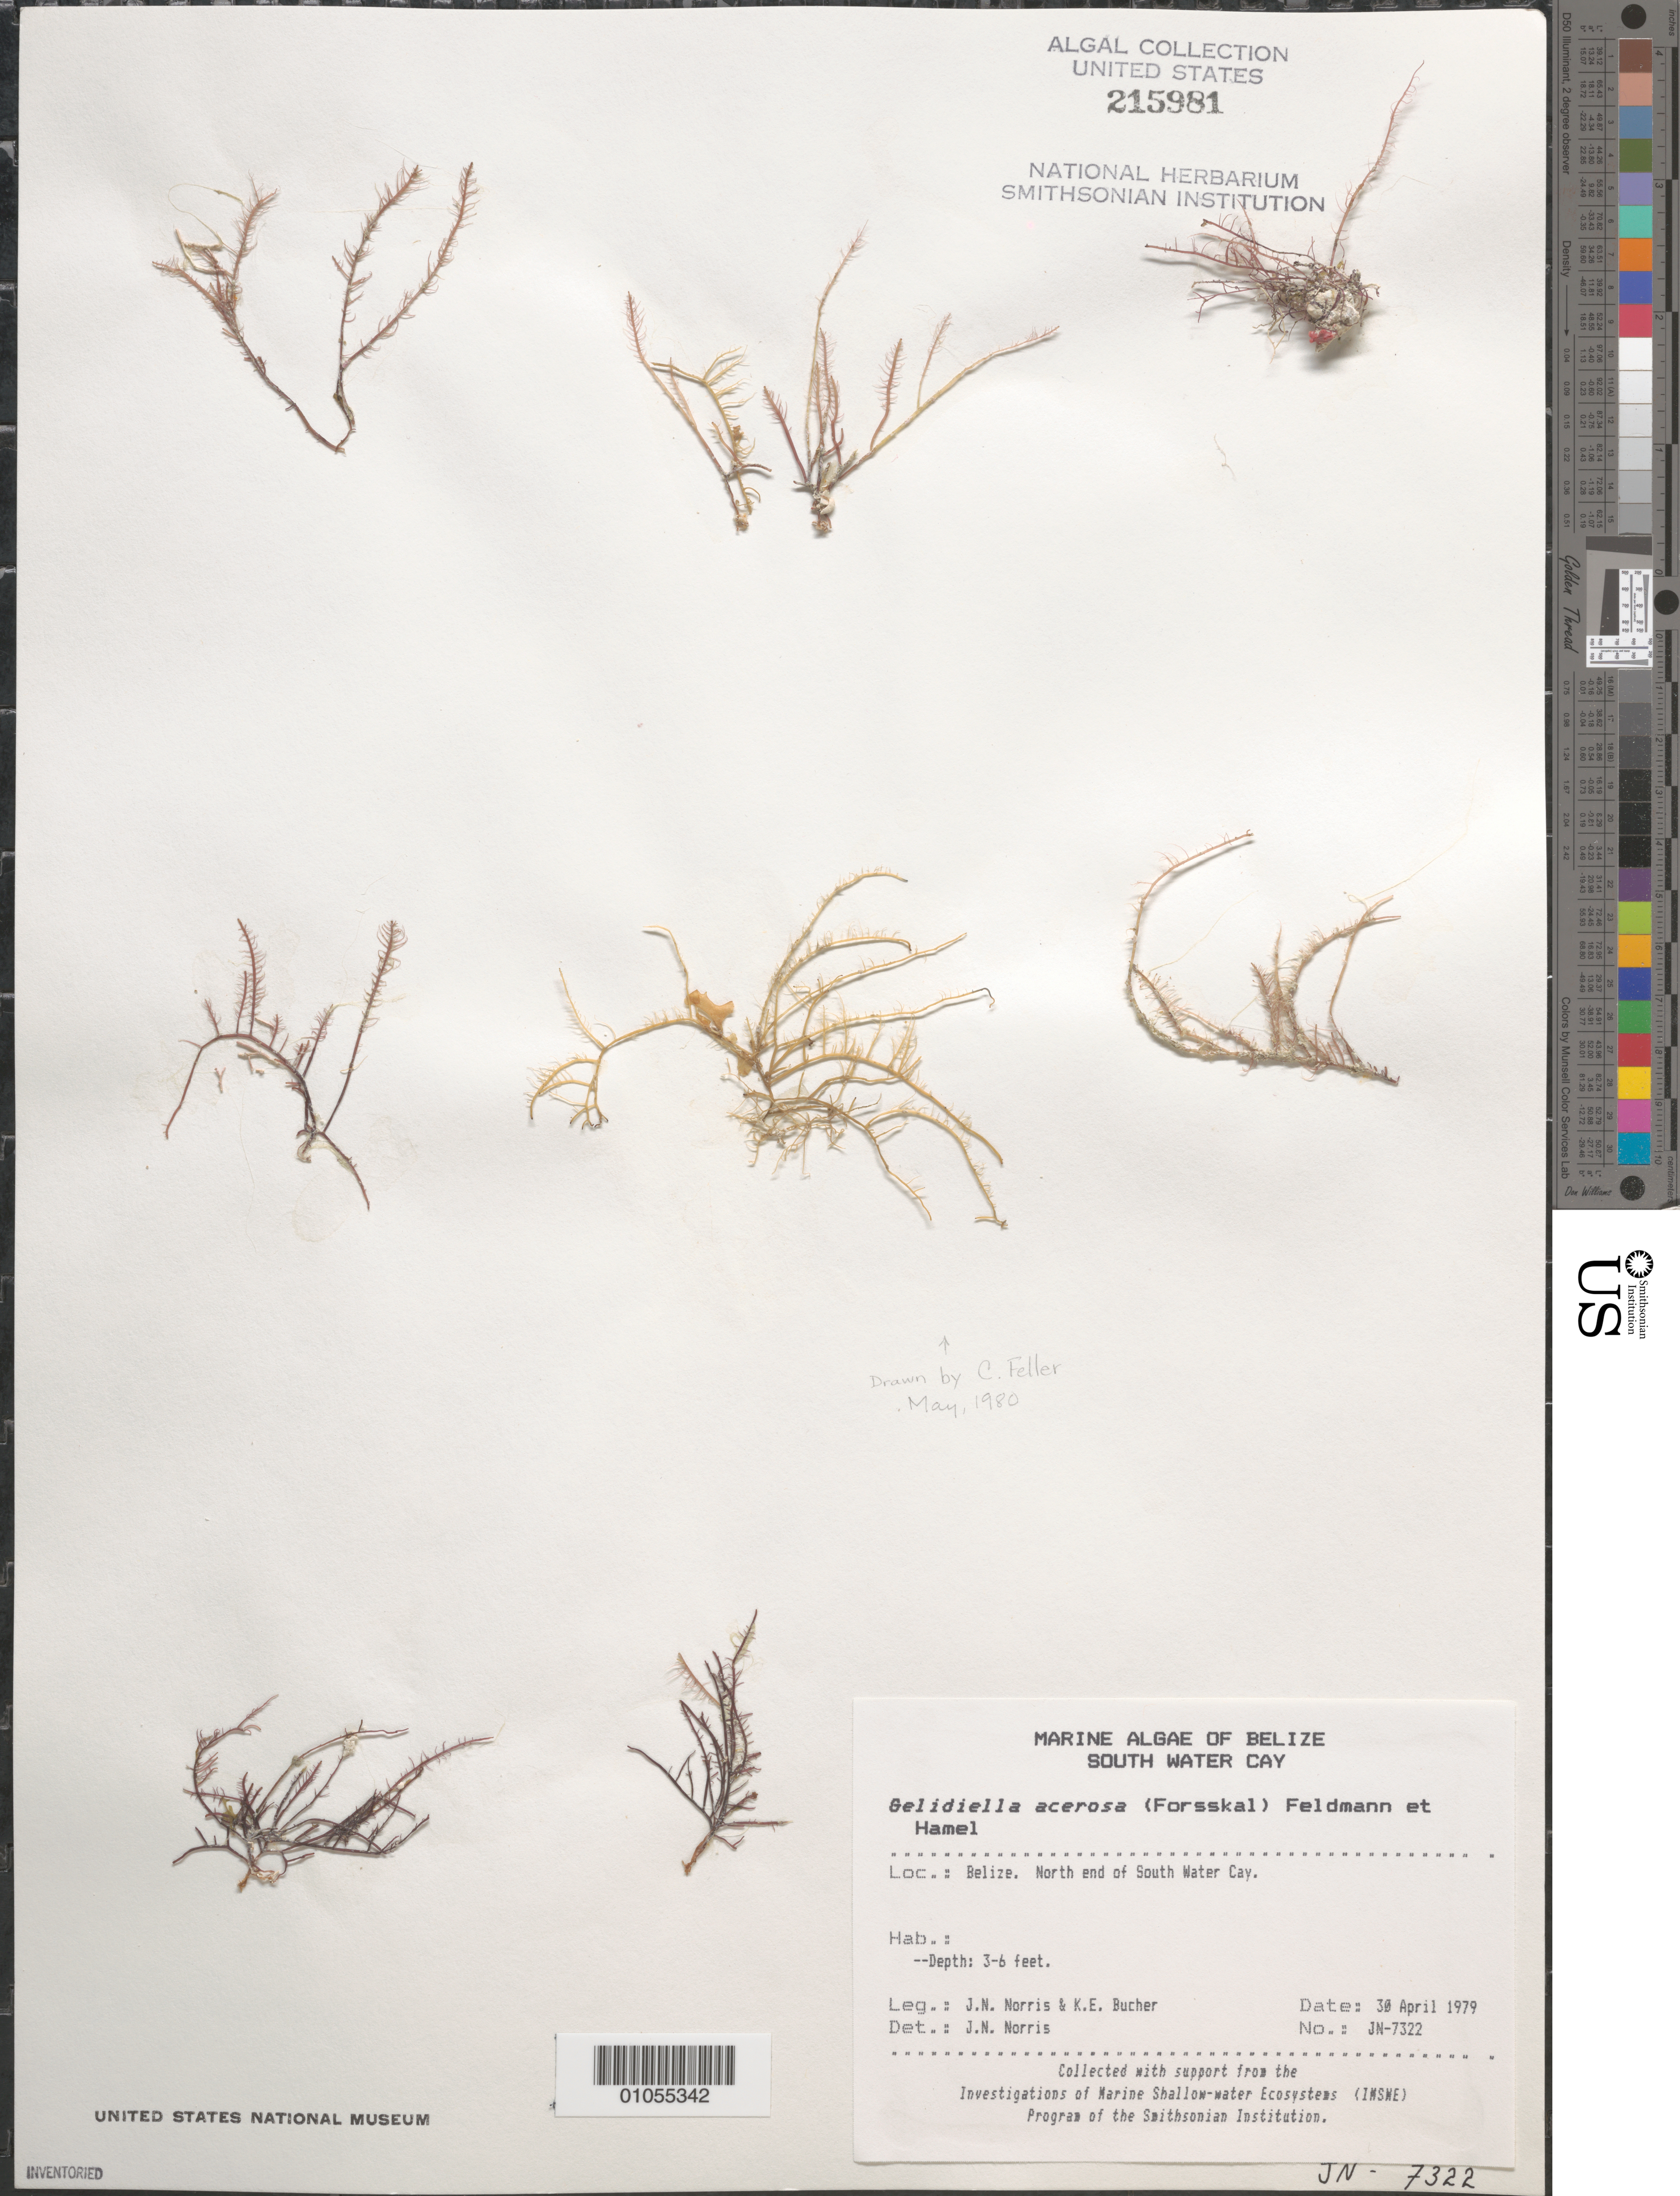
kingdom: Plantae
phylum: Rhodophyta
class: Florideophyceae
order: Gelidiales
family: Gelidiellaceae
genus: Gelidiella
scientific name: Gelidiella acerosa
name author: (Forssk.) Feldmann & G. Hamel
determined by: Norris, James N.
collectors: J. N. Norris & K. E. Bucher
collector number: JN-7322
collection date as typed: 30 Apr 1979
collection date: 1979-04-30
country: Belize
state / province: Stann Creek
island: South Water Cay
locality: North end of the cay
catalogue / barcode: US 215981